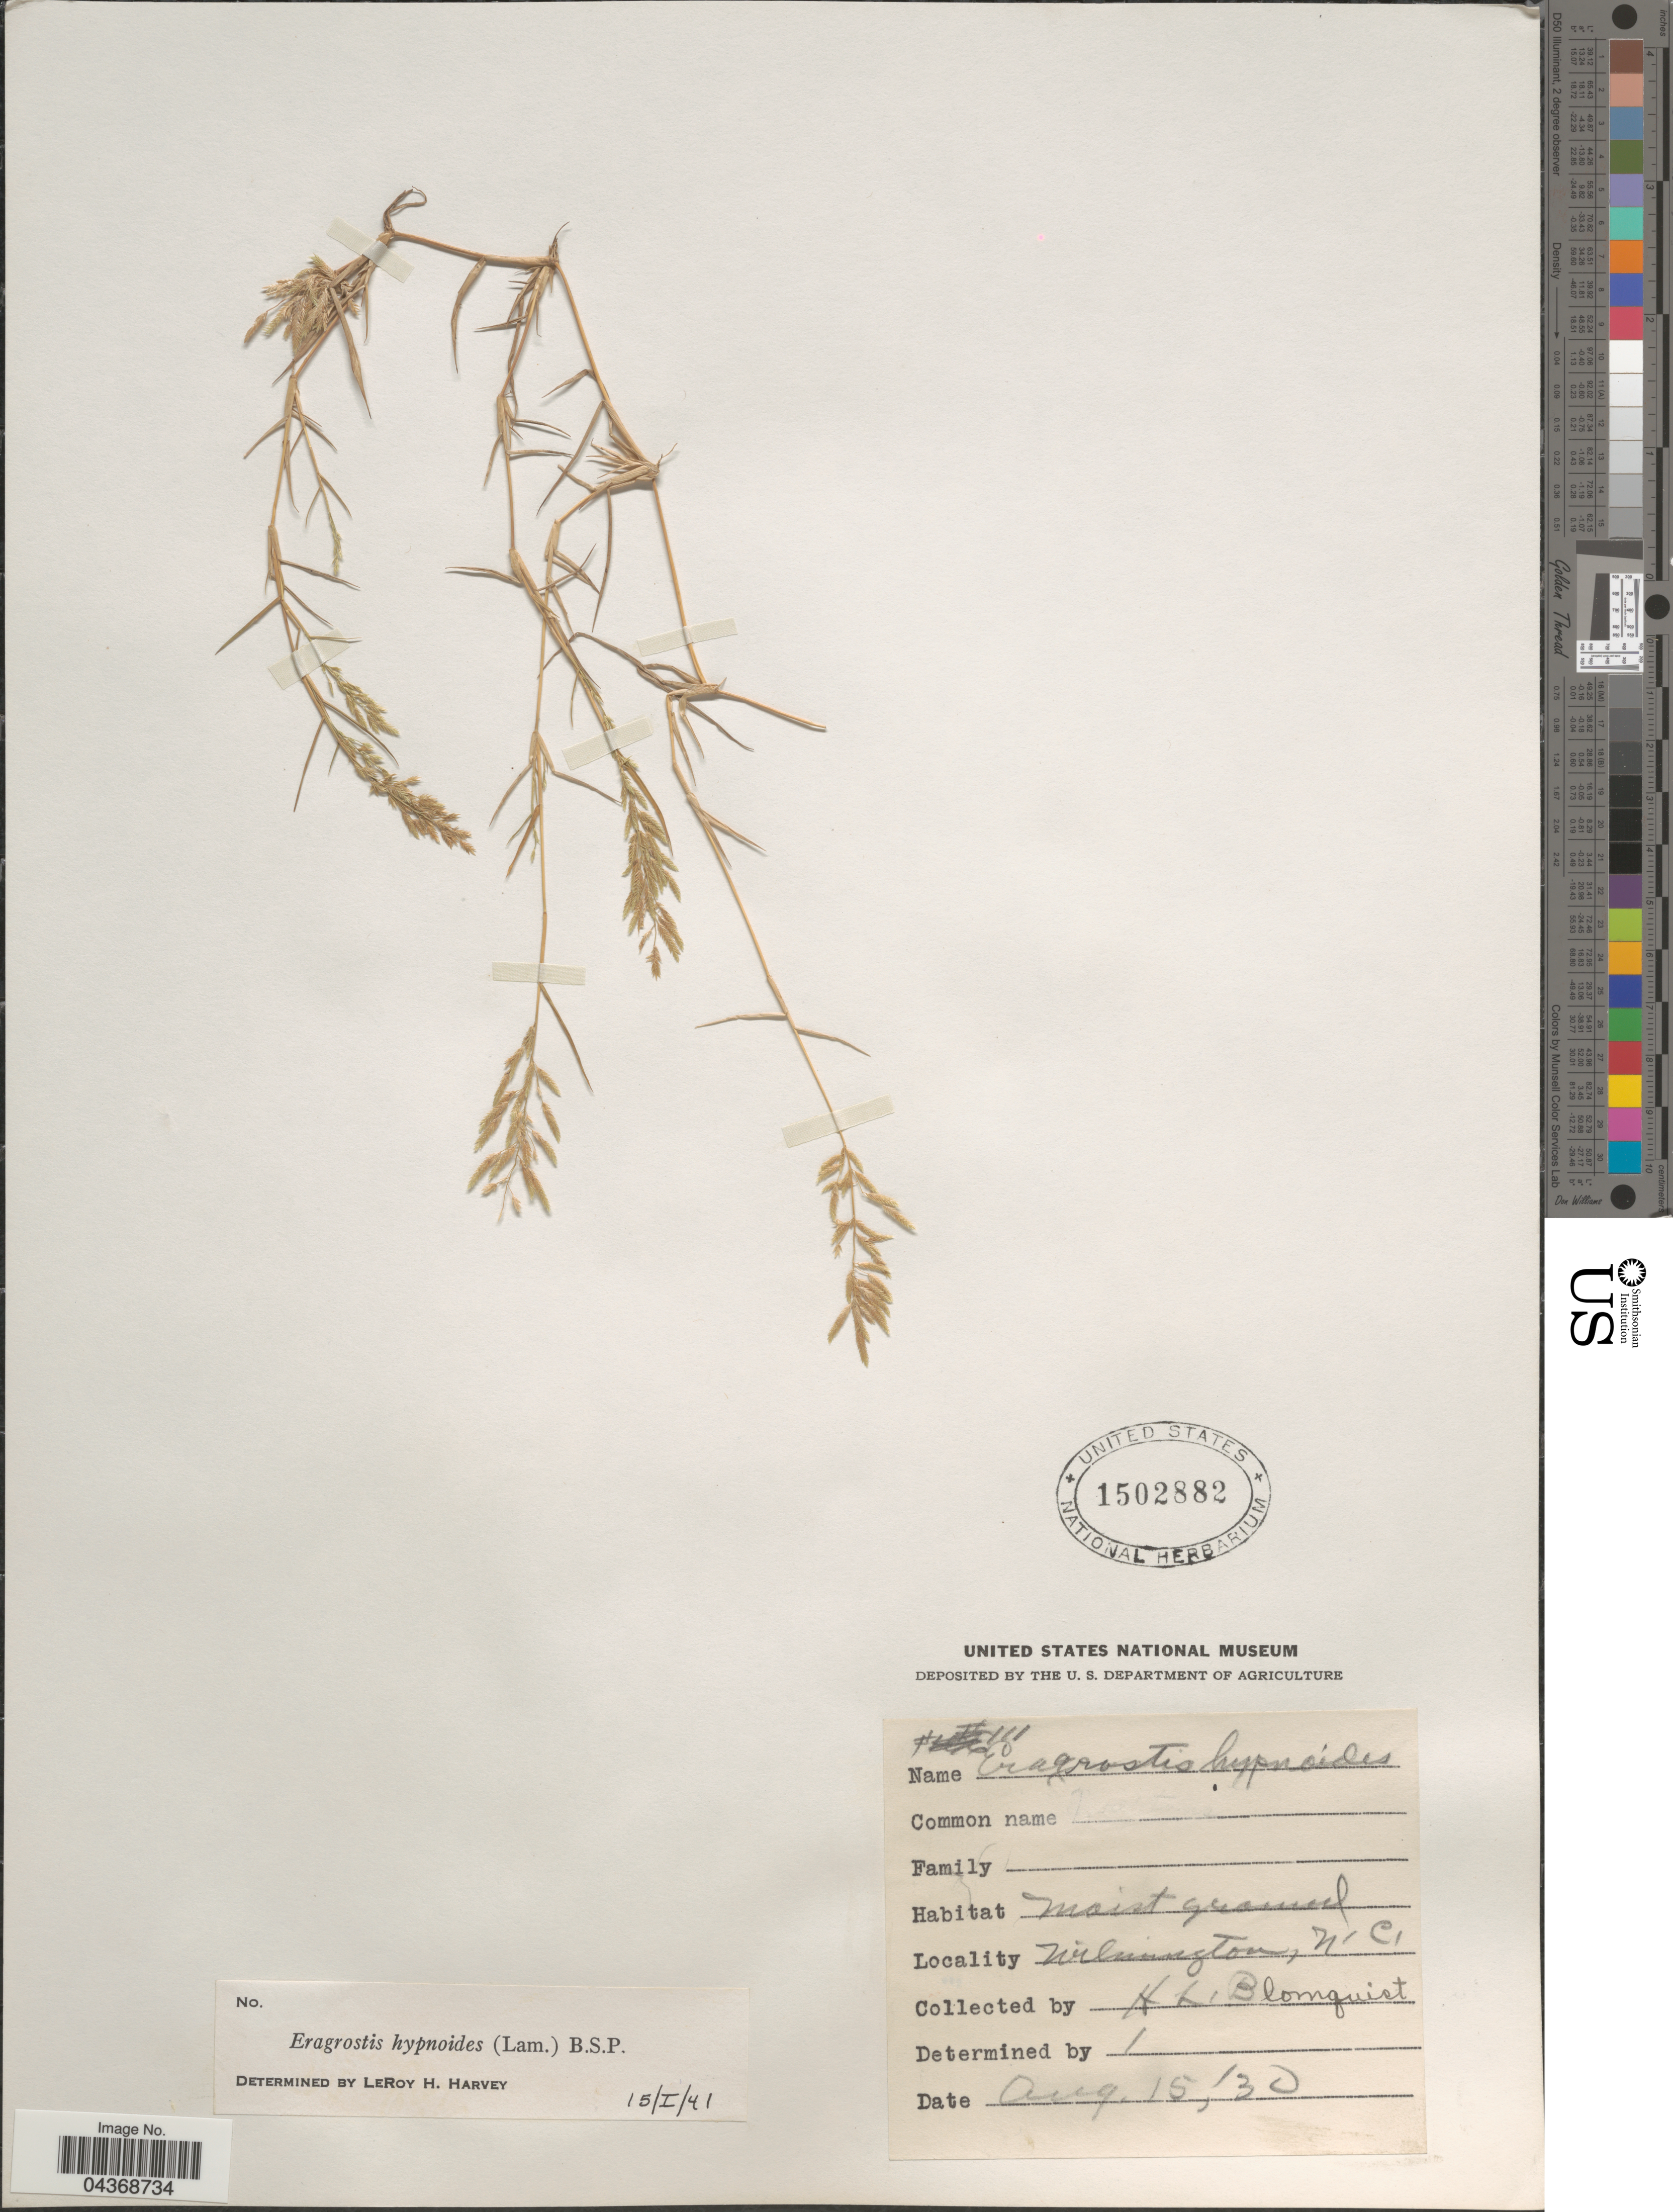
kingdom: Plantae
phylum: Tracheophyta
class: Liliopsida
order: Poales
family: Poaceae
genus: Eragrostis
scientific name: Eragrostis hypnoides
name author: (Lam.) Britton, Stearns & Poggenb.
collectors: H. Blomquist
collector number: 111*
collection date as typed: Transcribed d/m/y: 15/8/30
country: United States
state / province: North Carolina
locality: Wilmington.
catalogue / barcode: US 1502882